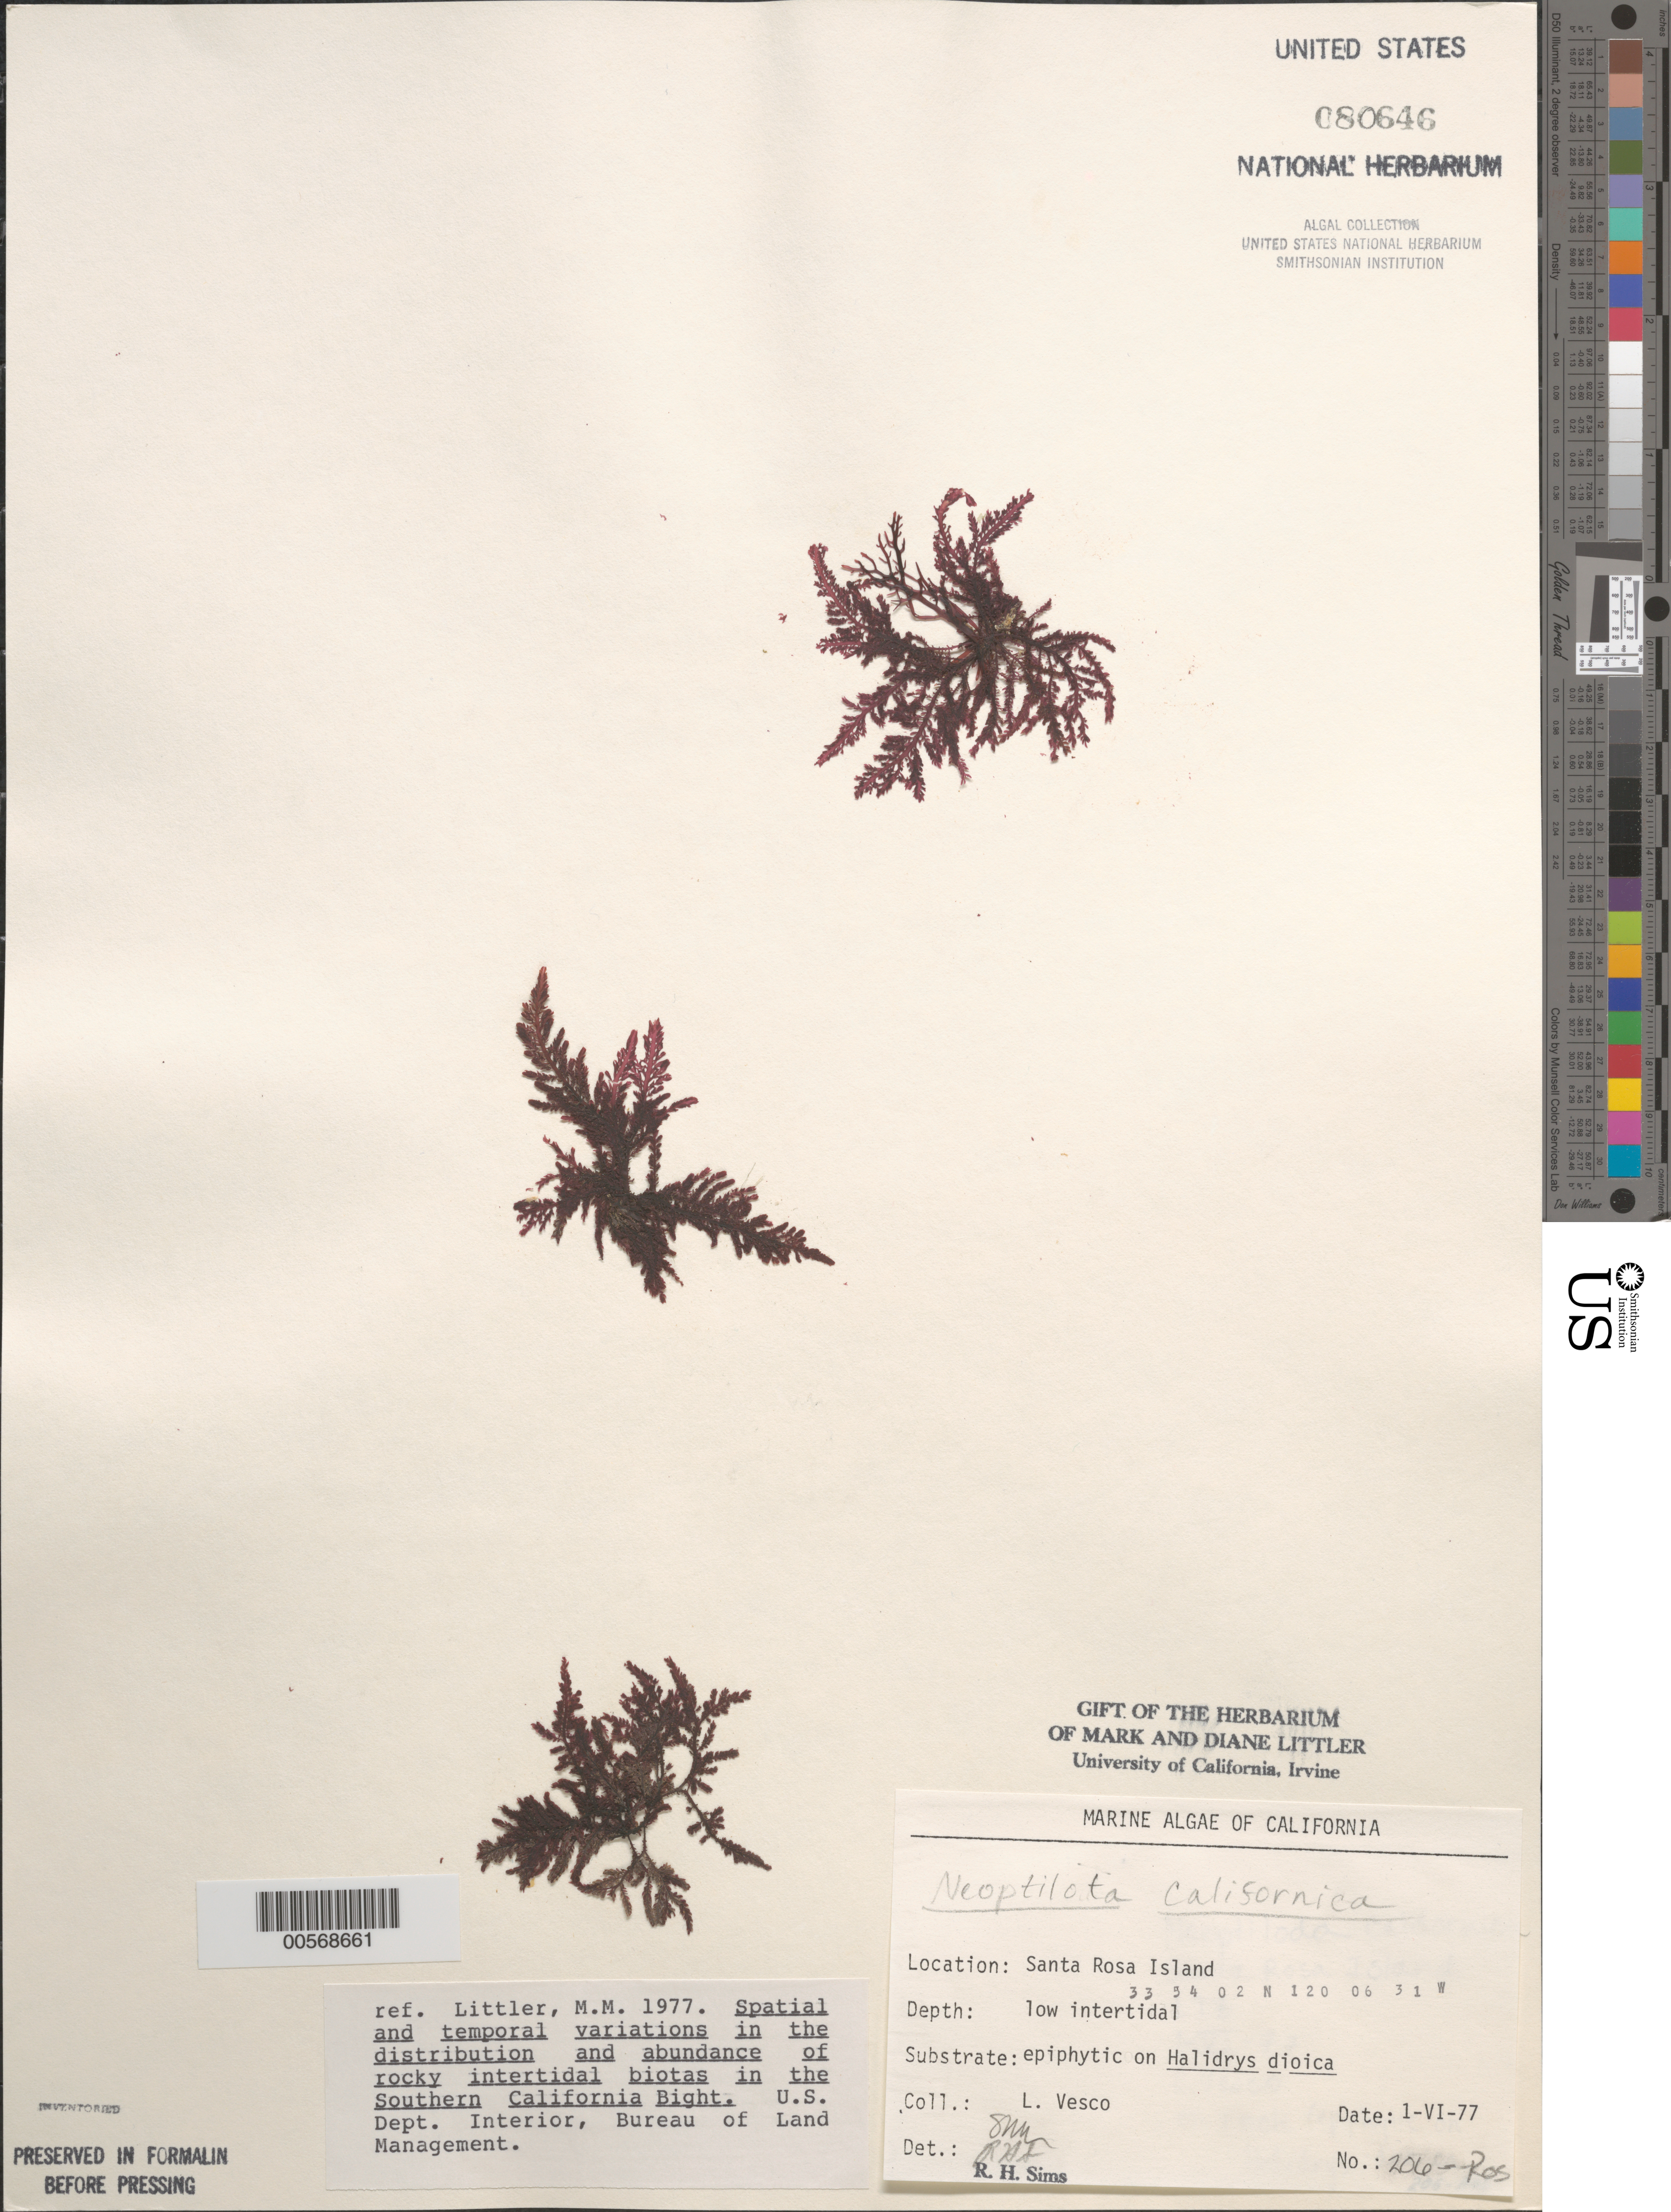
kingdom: Plantae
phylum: Rhodophyta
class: Florideophyceae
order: Ceramiales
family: Wrangeliaceae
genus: Ptilota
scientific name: Ptilota densa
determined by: Algae name updating Project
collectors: L. Vesco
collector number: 206-ROS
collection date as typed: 01 Jun 1977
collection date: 1977-06-01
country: United States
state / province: California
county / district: Santa Barbara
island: Santa Rosa Island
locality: Johnson's Lee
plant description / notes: BLM-SOCALBIGHT Rocky Intertidal Survey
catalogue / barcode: US 80646